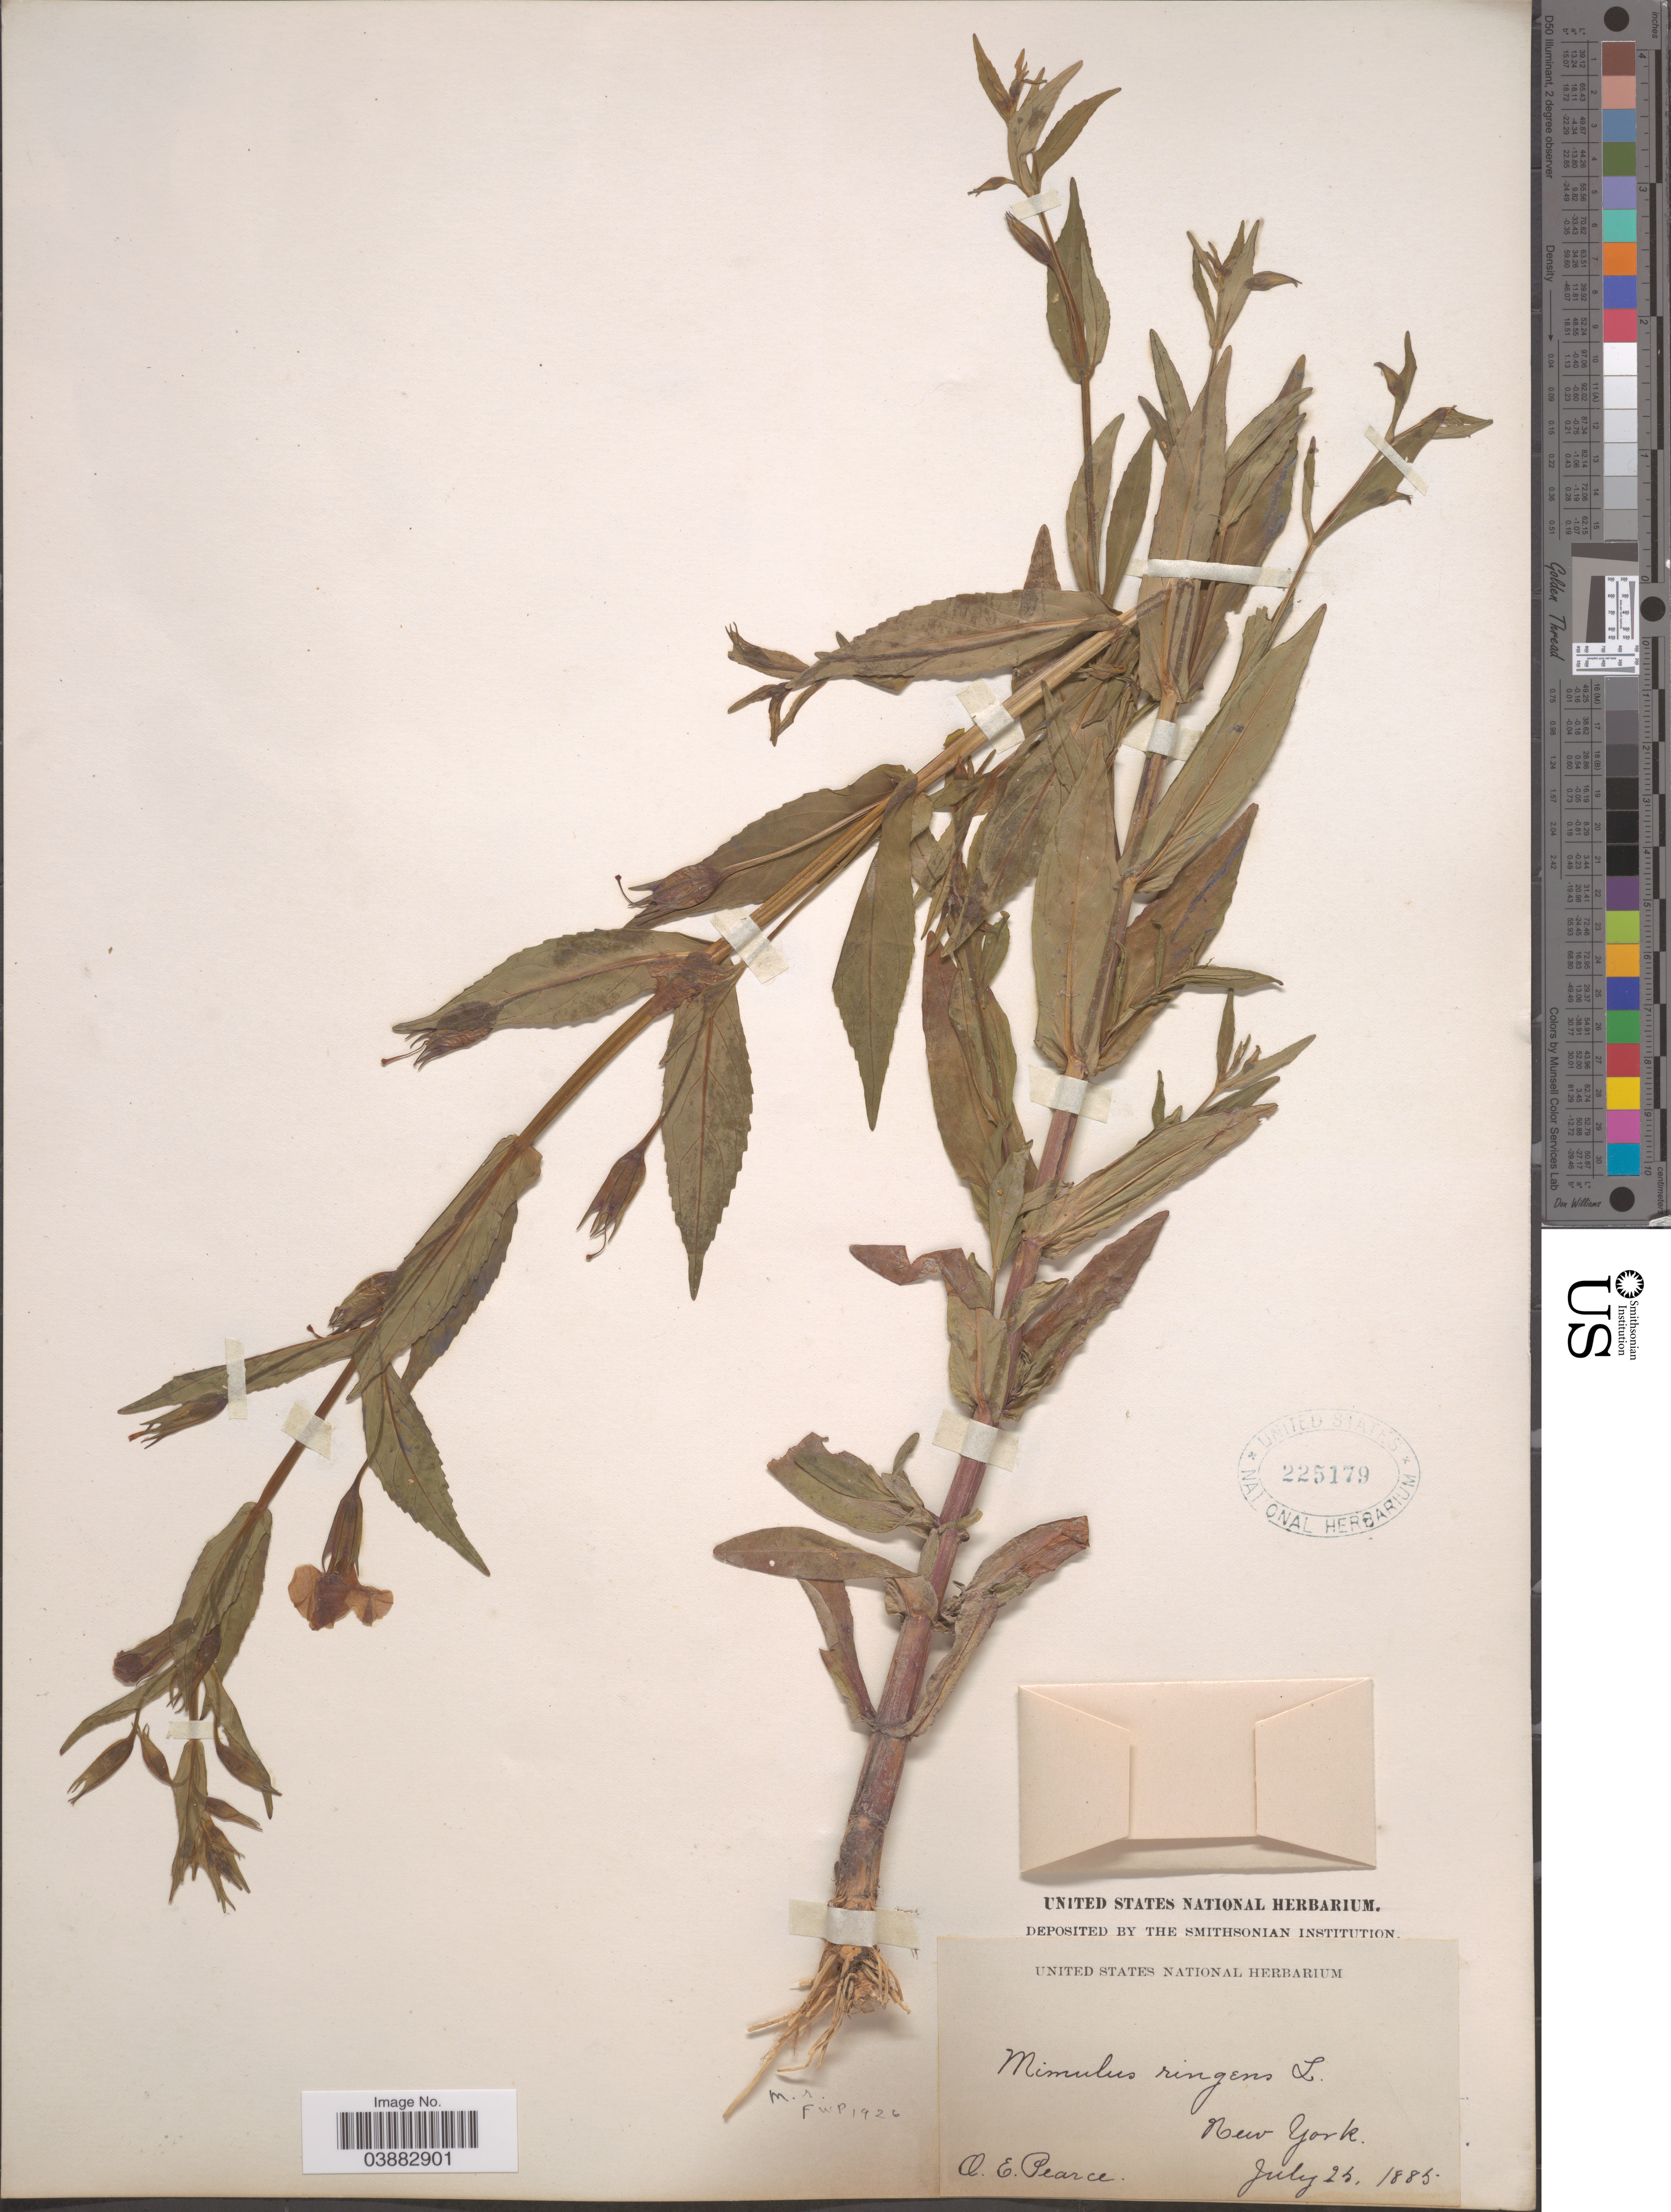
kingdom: Plantae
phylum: Tracheophyta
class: Magnoliopsida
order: Lamiales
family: Phrymaceae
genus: Mimulus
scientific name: Mimulus ringens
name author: L.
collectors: O. E. Pearce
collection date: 1885-07-25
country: United States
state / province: New York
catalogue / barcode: US 225179